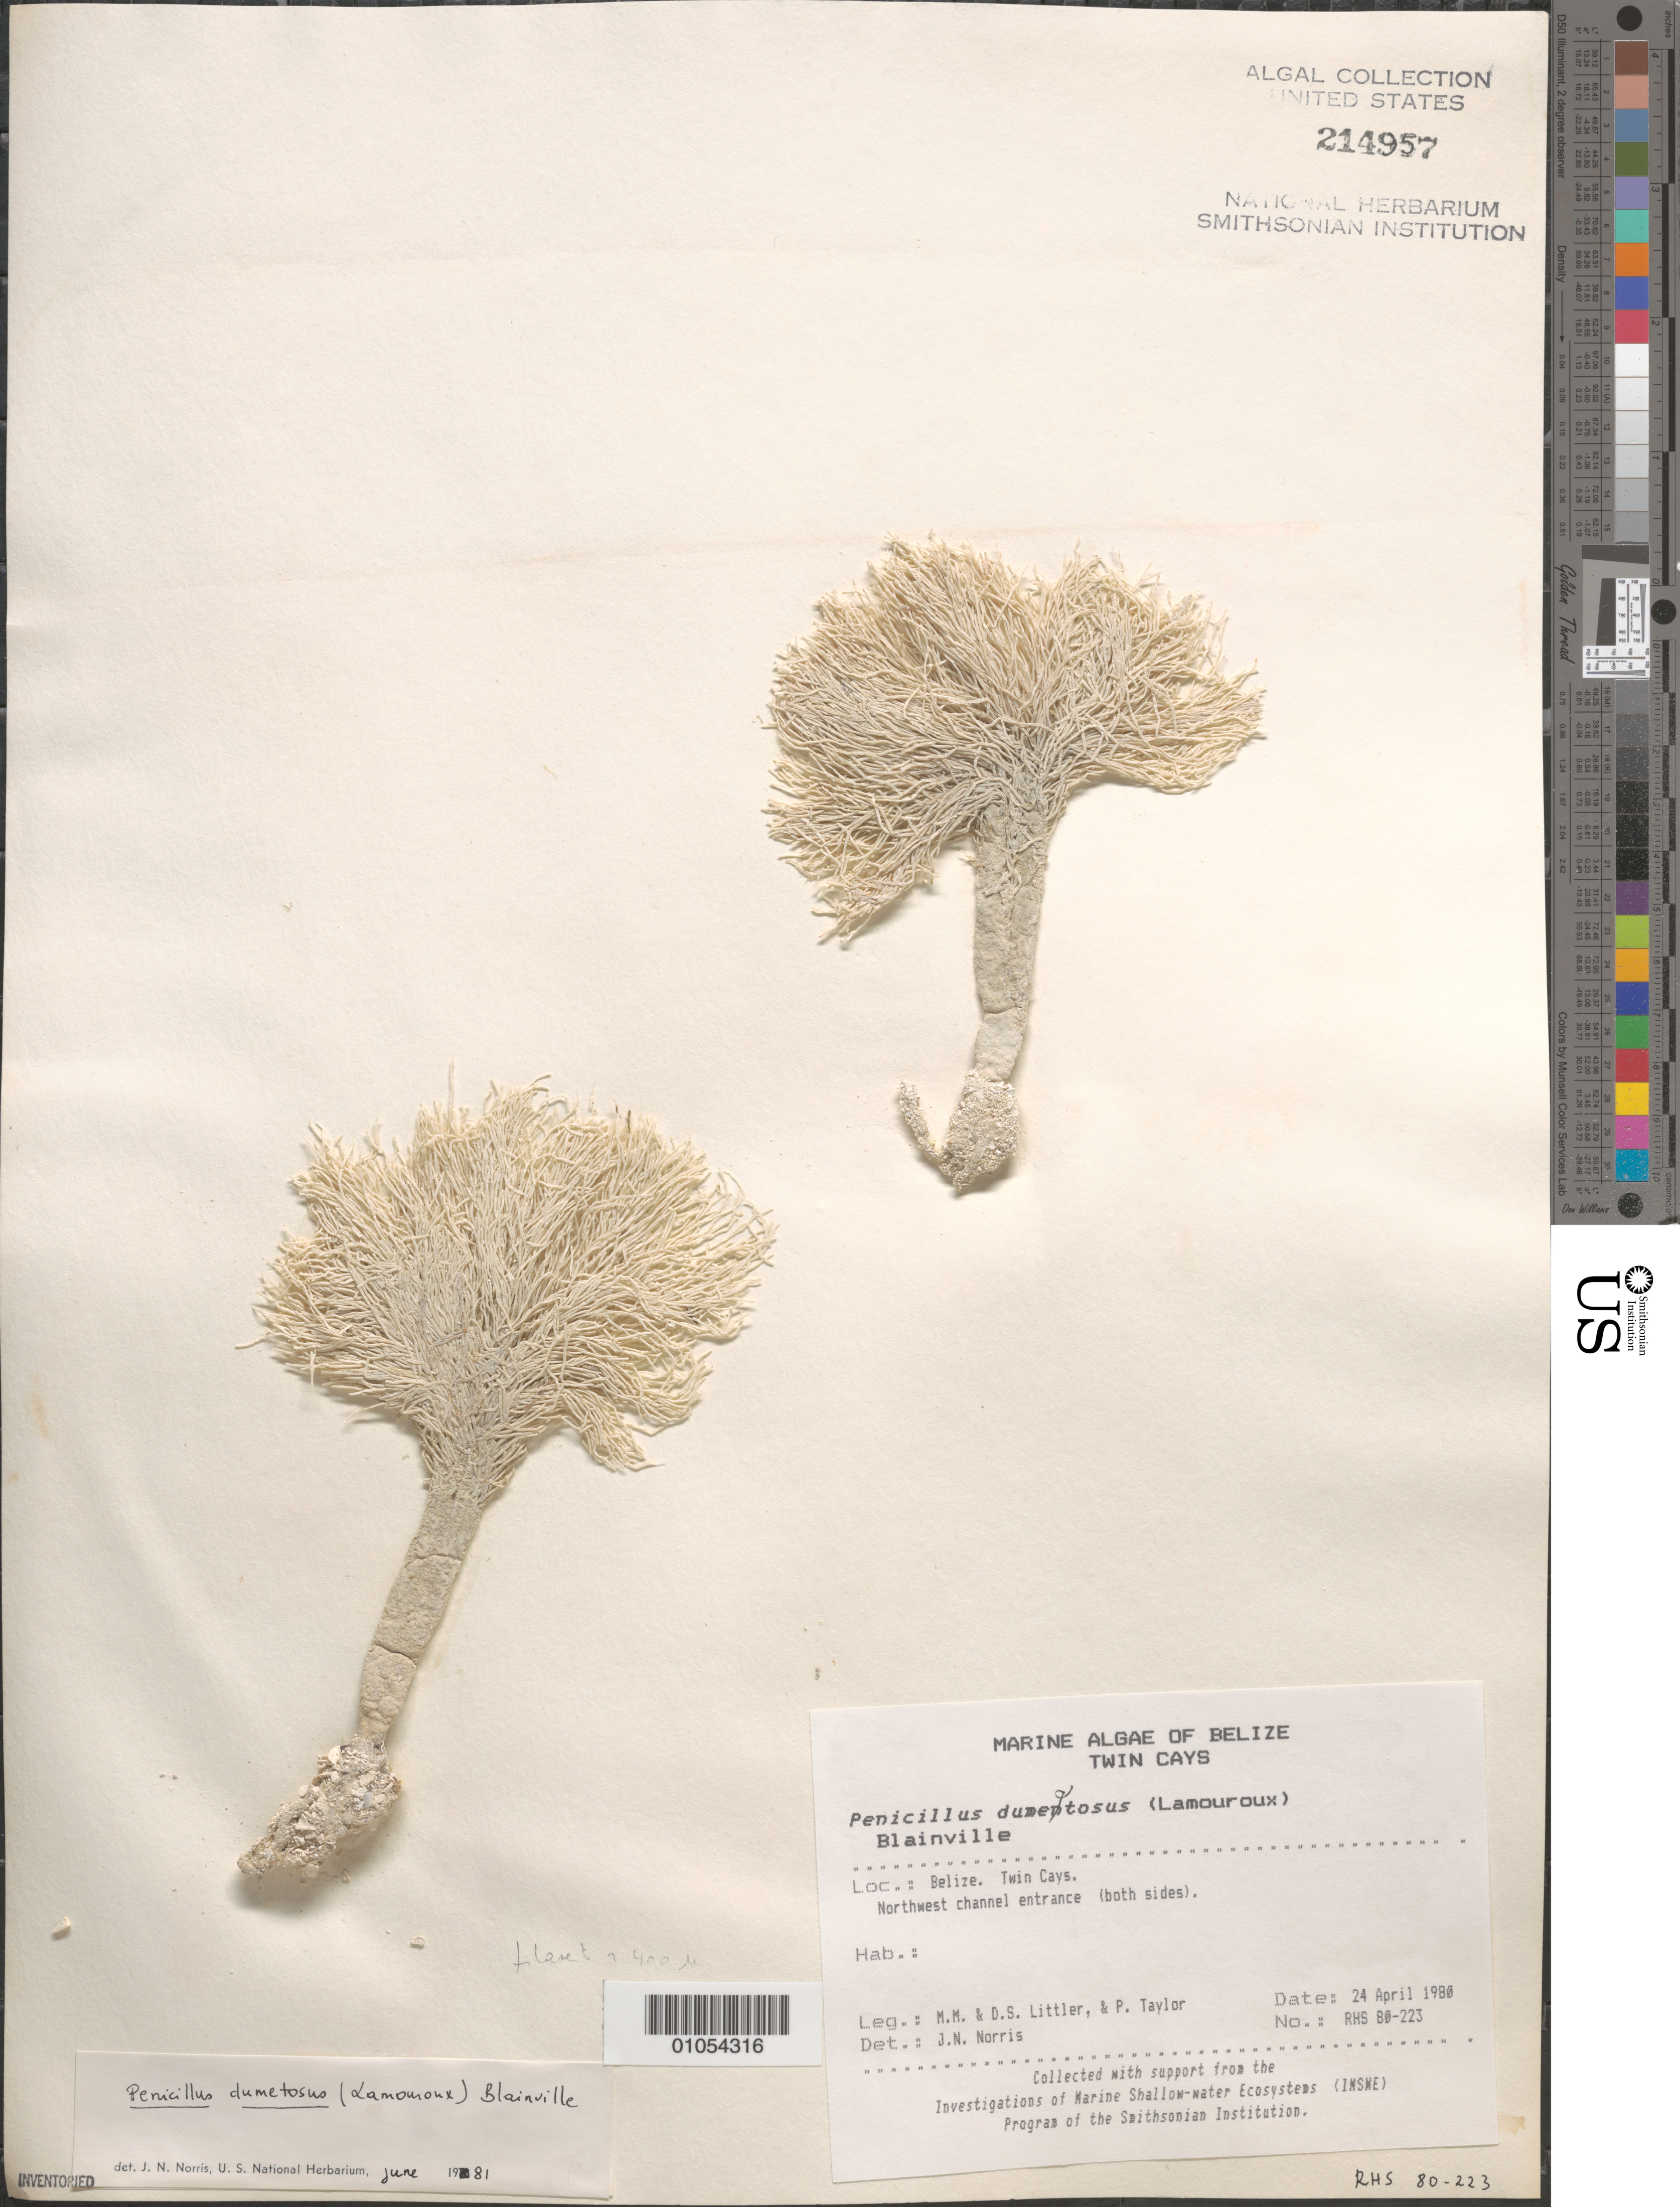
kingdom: Plantae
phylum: Chlorophyta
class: Ulvophyceae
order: Bryopsidales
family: Udoteaceae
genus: Penicillus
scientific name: Penicillus dumetosus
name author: (J.V.Lamouroux) Blainville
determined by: Norris, James N.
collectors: M. M. Littler, D. S. Littler & P. R. Taylor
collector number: RHS 80-223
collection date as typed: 24 Apr 1980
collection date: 1980-04-24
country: Belize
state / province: Stann Creek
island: Twin Cays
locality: Northwest channel entrance (both sides) to Twin Cays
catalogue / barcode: US 214957